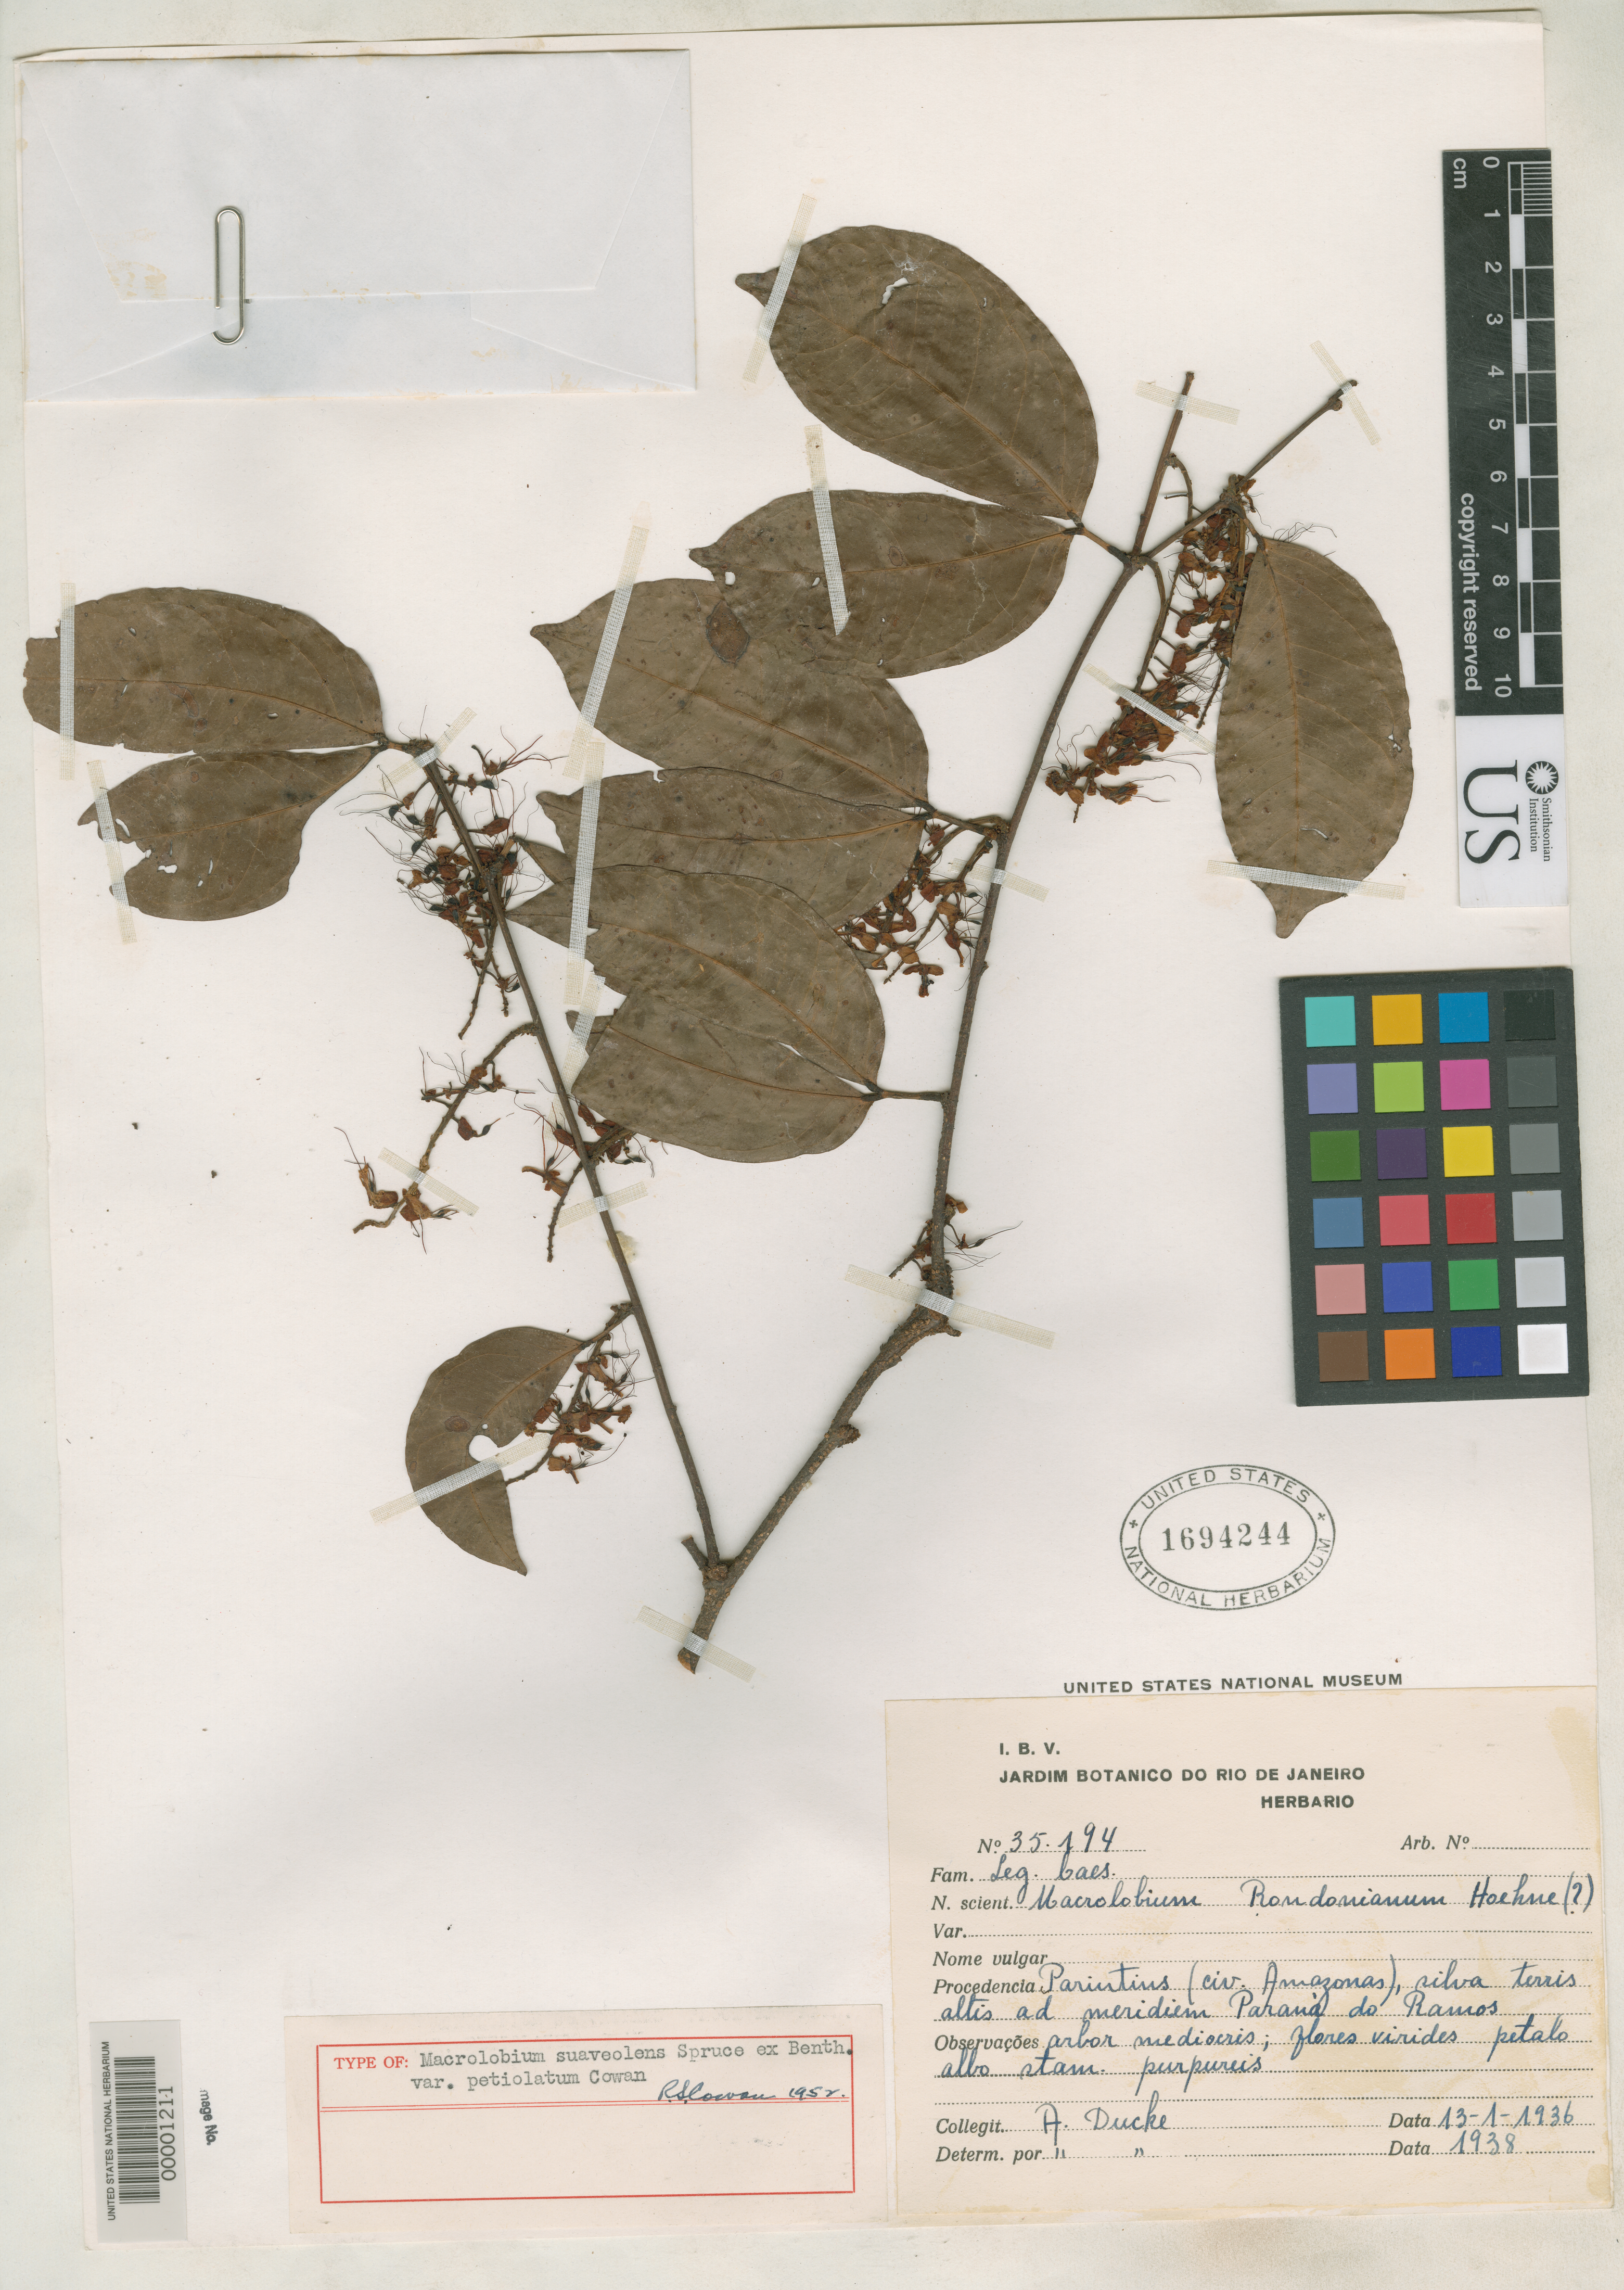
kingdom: Plantae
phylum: Tracheophyta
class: Magnoliopsida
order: Fabales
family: Fabaceae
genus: Macrolobium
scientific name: Macrolobium suaveolens var. petiolatum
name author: R.S. Cowan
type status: Holotype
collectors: A. Ducke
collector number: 35194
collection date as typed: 13 Jan 1936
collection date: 1936-01-13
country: Brazil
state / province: Amazonas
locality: Parintins, Parana do Ramos.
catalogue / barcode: US 1694244